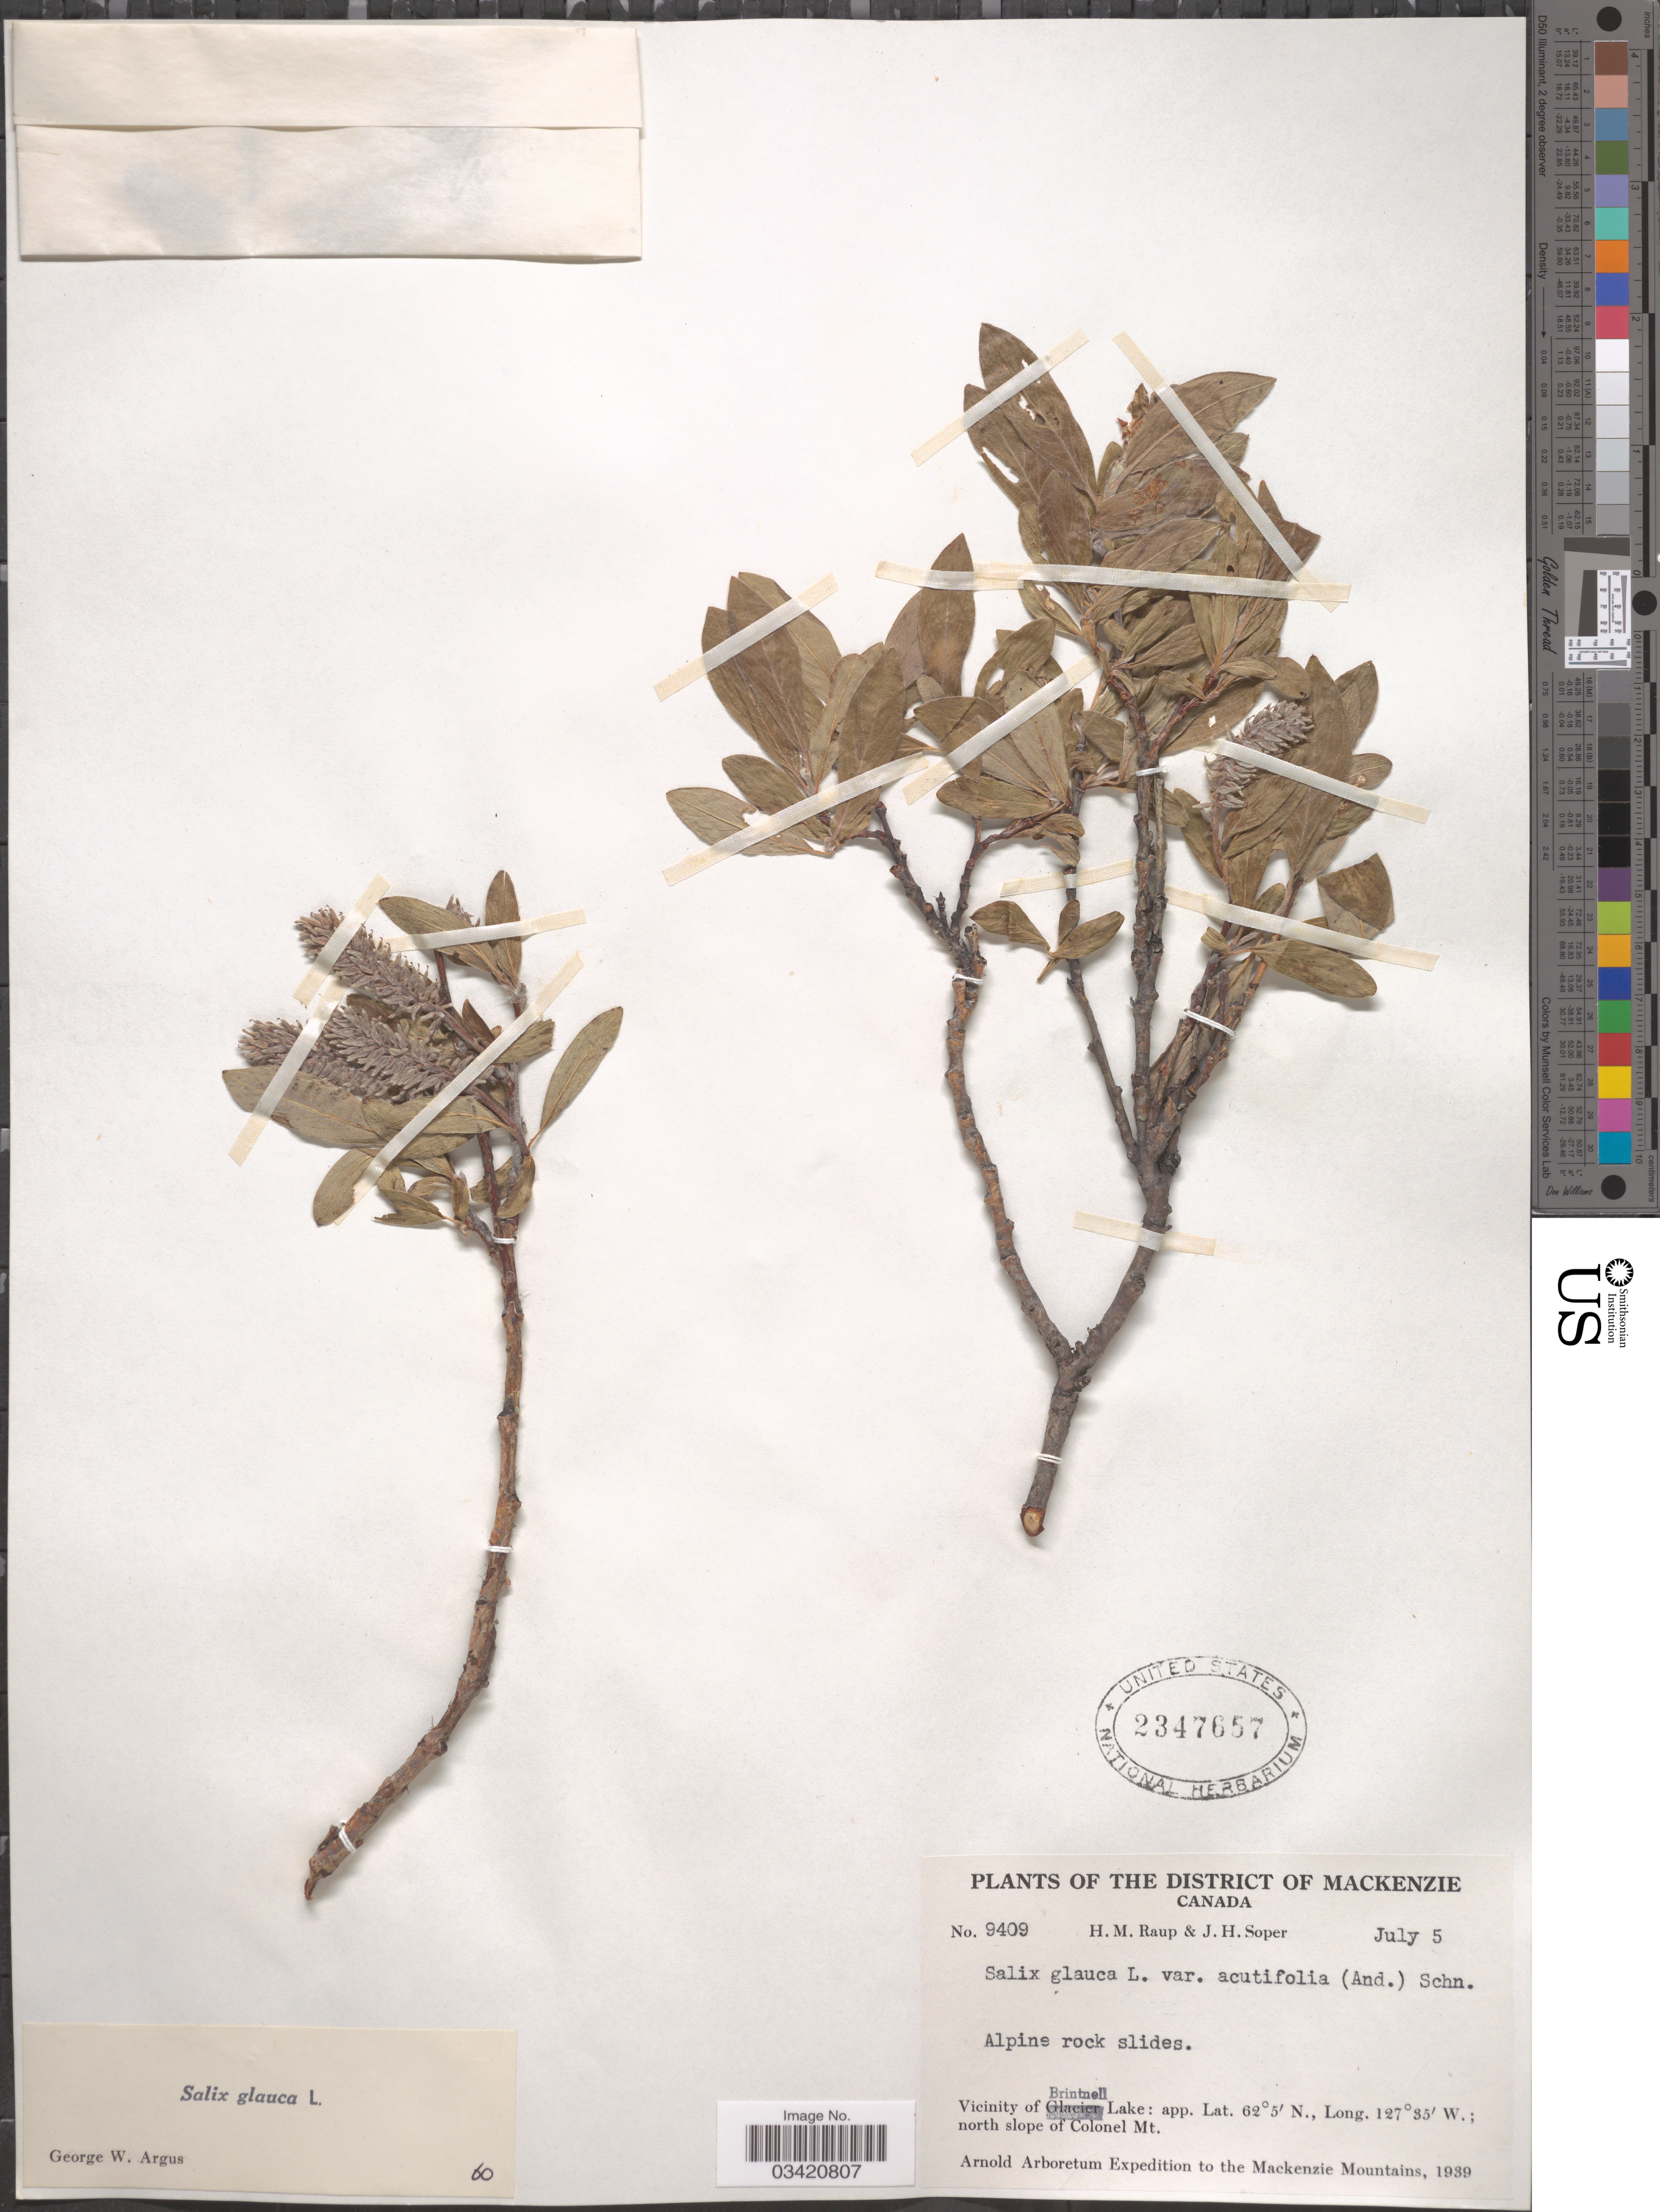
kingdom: Plantae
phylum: Tracheophyta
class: Magnoliopsida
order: Malpighiales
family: Salicaceae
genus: Salix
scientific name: Salix glauca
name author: L.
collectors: H. Raup & J. H. Soper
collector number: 9409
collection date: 1939-07-05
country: Canada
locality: District of Mackenzie. Vicinity of Brintnell Lake; north slope of Colonel Mt. Mackenzie Mountains.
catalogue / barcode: US 2347657